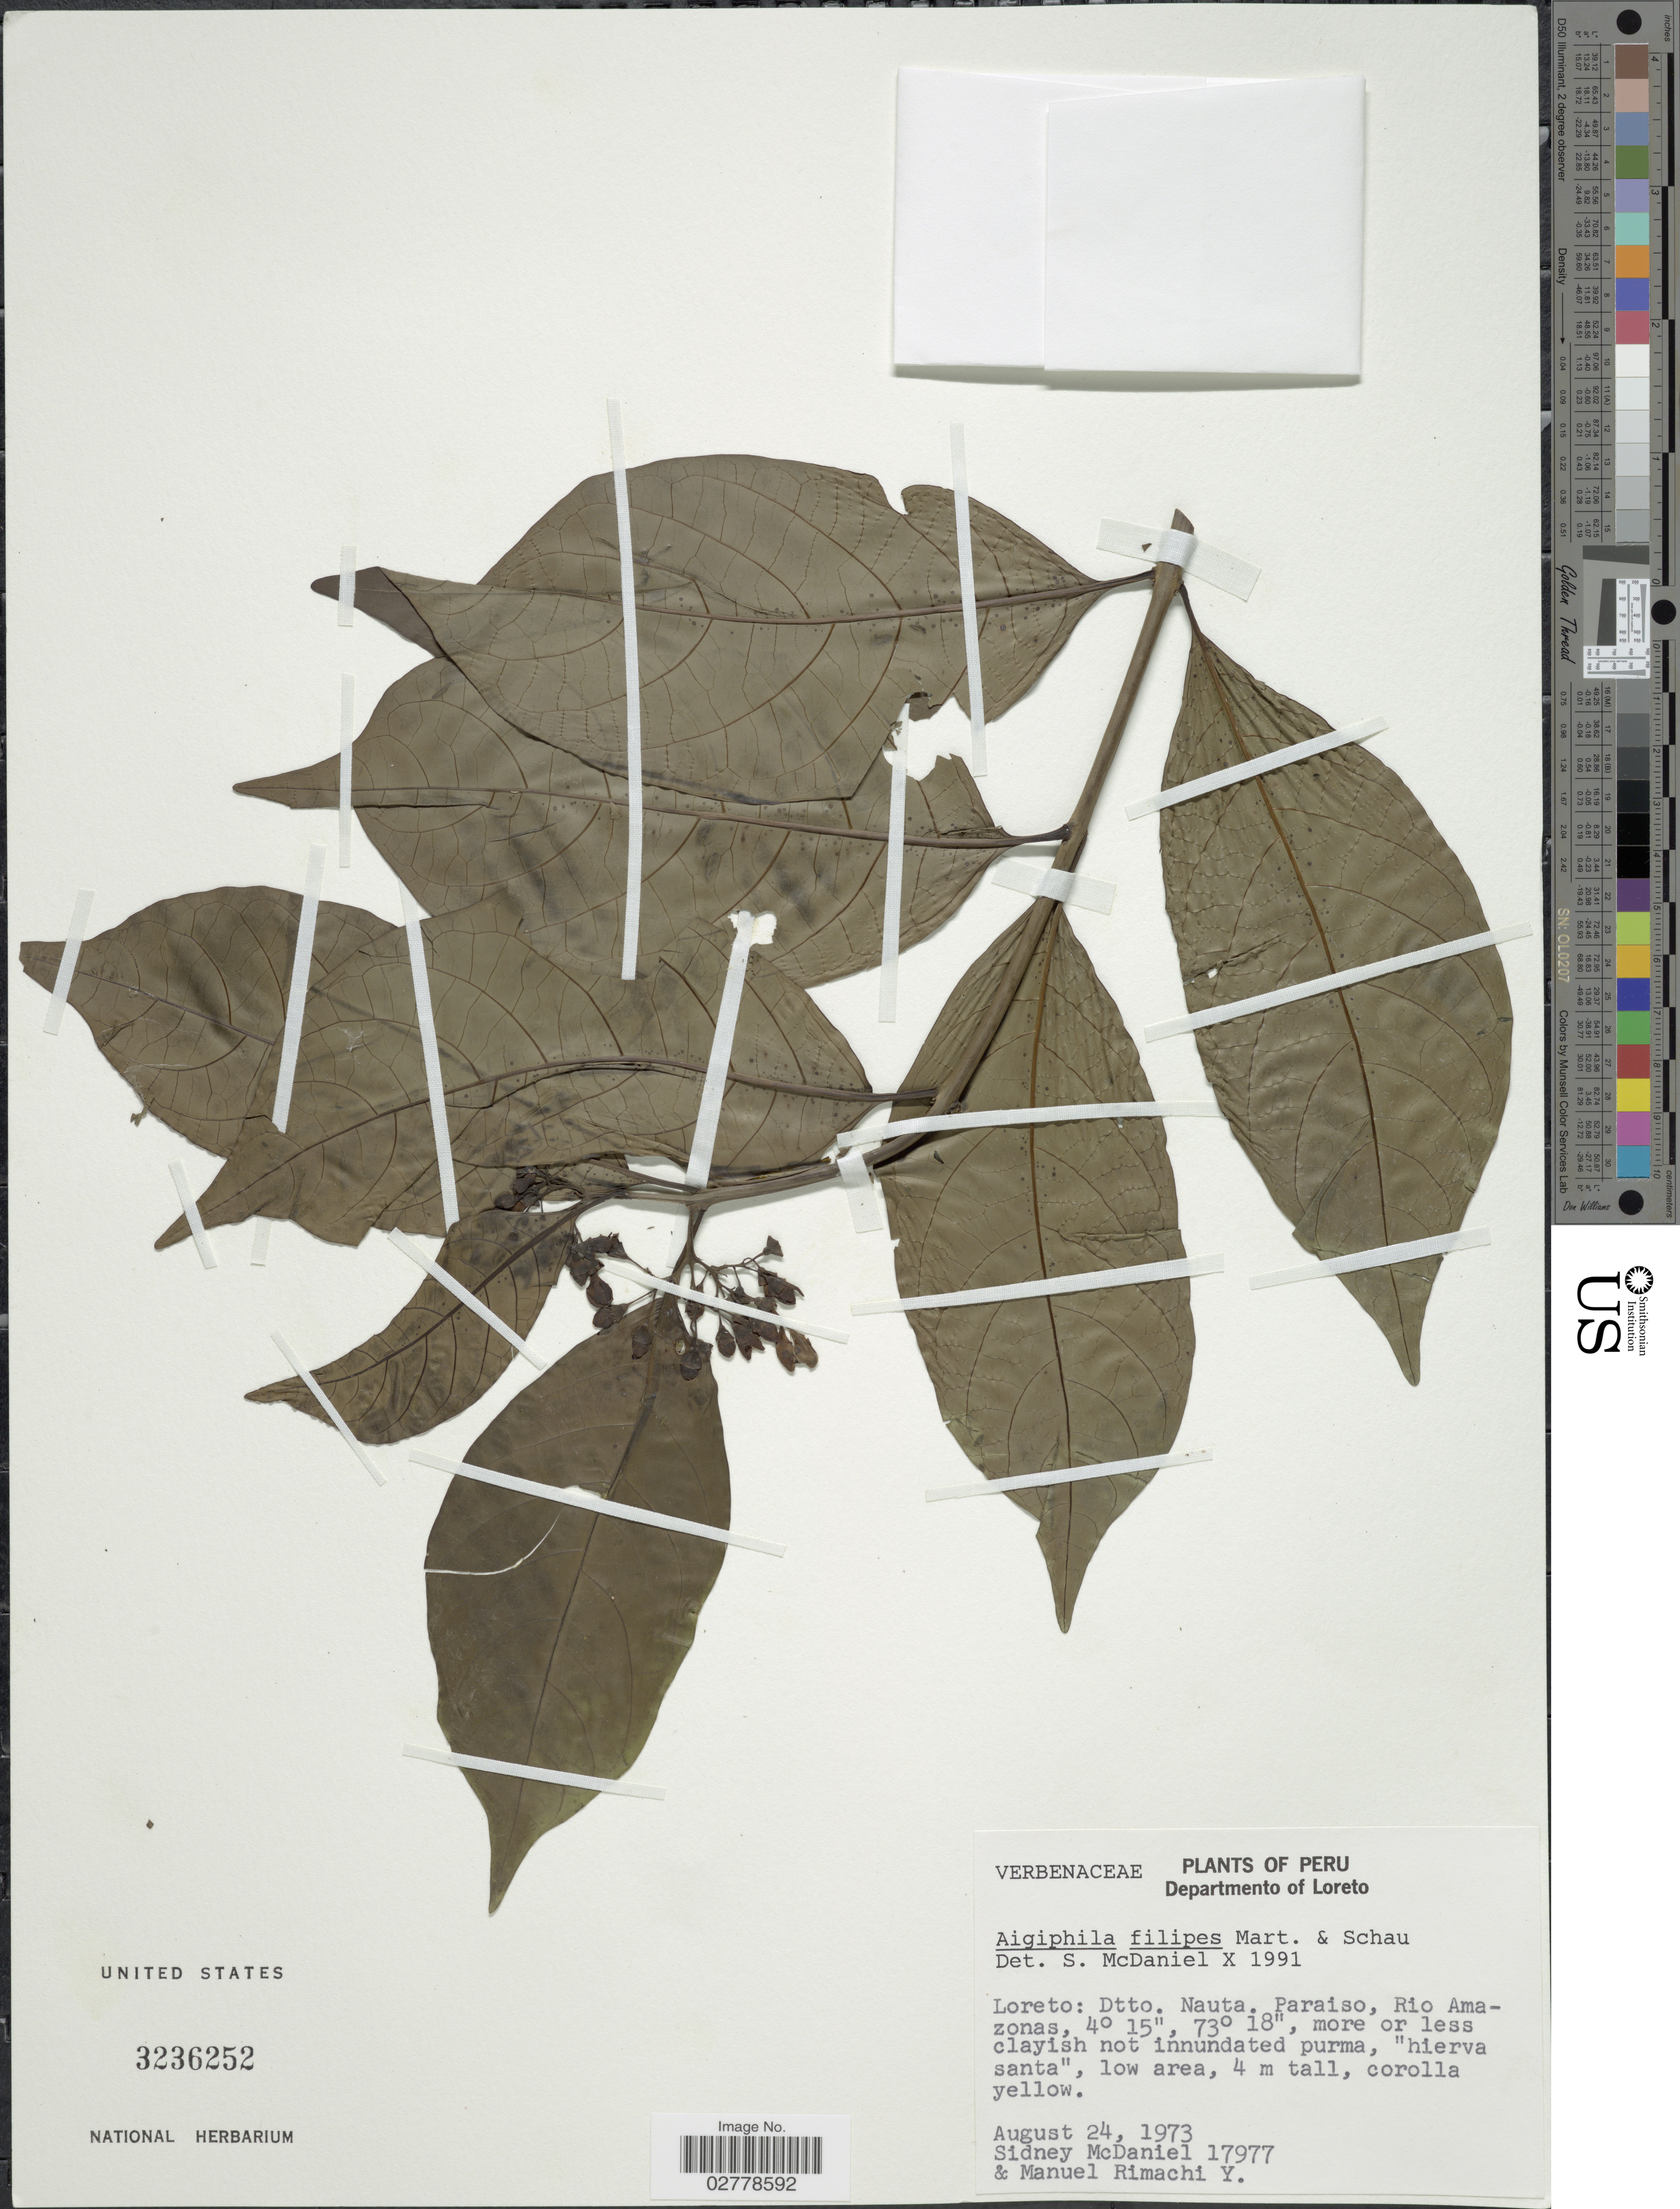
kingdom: Plantae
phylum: Tracheophyta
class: Magnoliopsida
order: Lamiales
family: Lamiaceae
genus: Aegiphila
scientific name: Aegiphila filipes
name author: Mart. & Schauer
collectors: S. McDaniel & M. Rimachi Y.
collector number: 17977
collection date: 1973-08-24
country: Peru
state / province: Loreto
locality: Loreto: Dtto. Nauta. Paraiso, Rio Amazonas.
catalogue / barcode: US 3236252